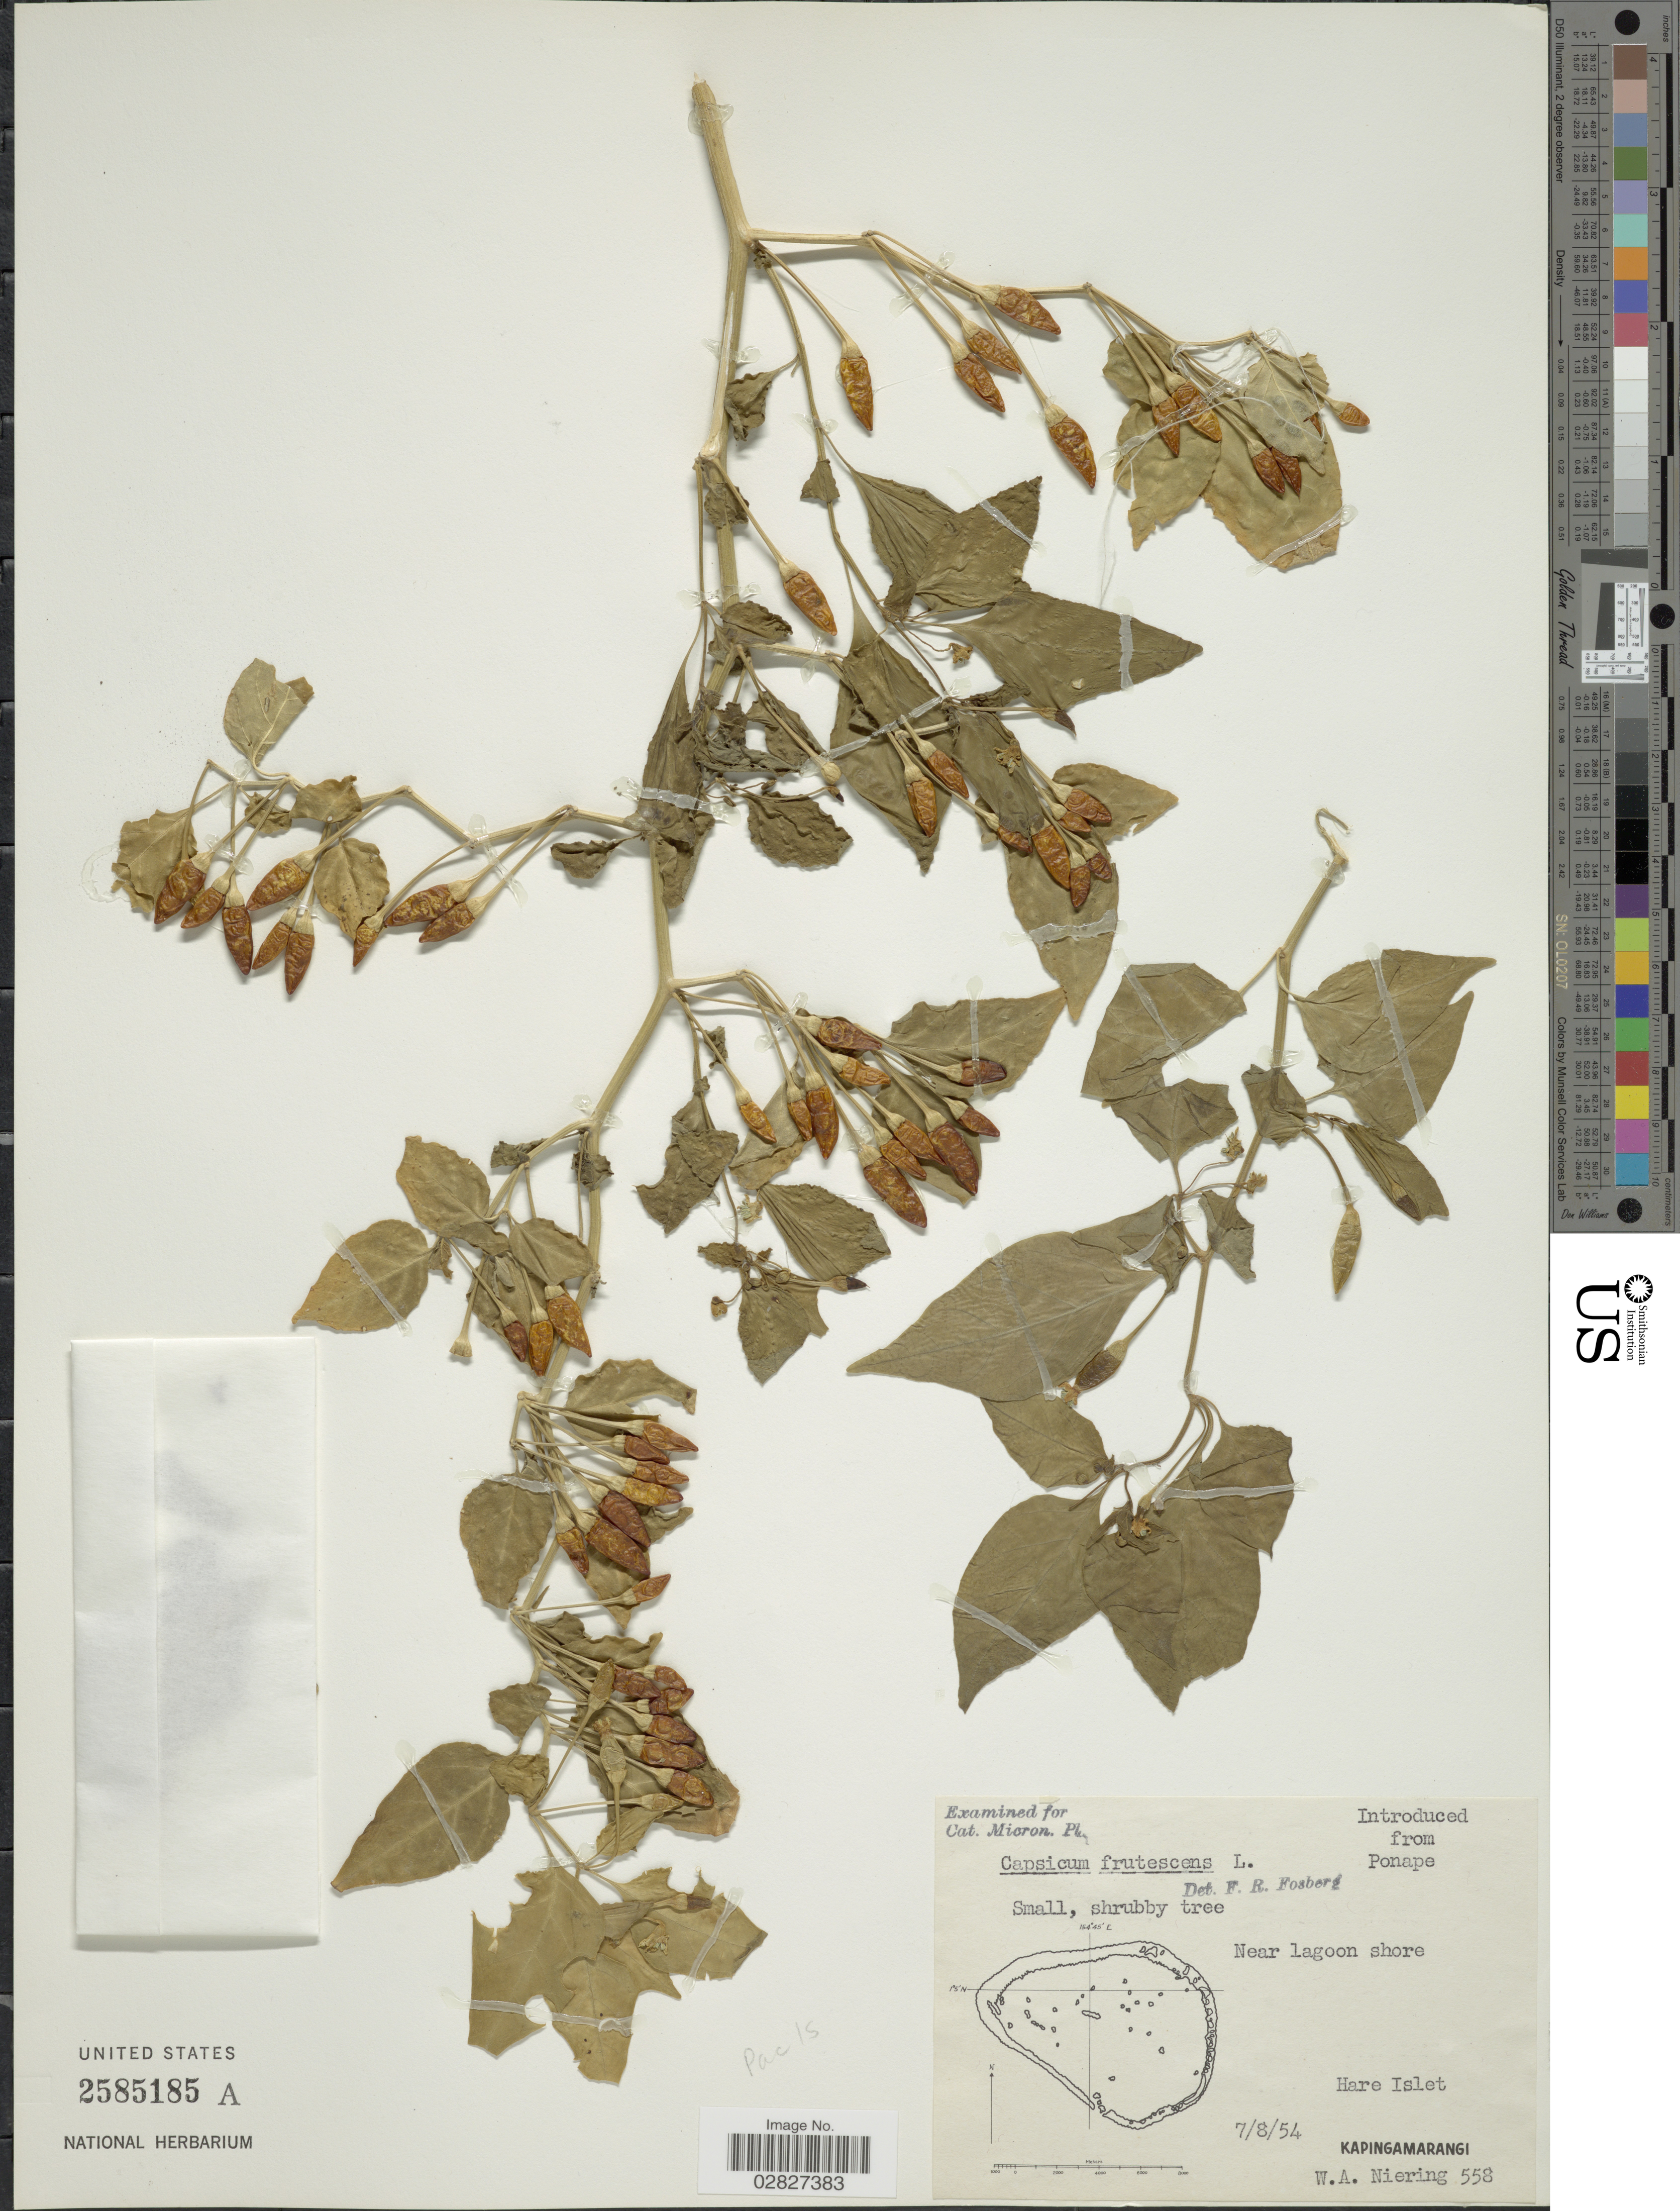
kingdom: Plantae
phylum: Tracheophyta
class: Magnoliopsida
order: Solanales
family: Solanaceae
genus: Capsicum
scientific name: Capsicum frutescens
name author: L.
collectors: W. Niering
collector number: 558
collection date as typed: Transcribed d/m/y: 8/7/54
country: Micronesia, Federated States of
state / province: Pohnpei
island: Kapingamarangi Atoll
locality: Near lagoon shore. Hare Islet. Kapingamarangi.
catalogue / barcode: US 2585185A